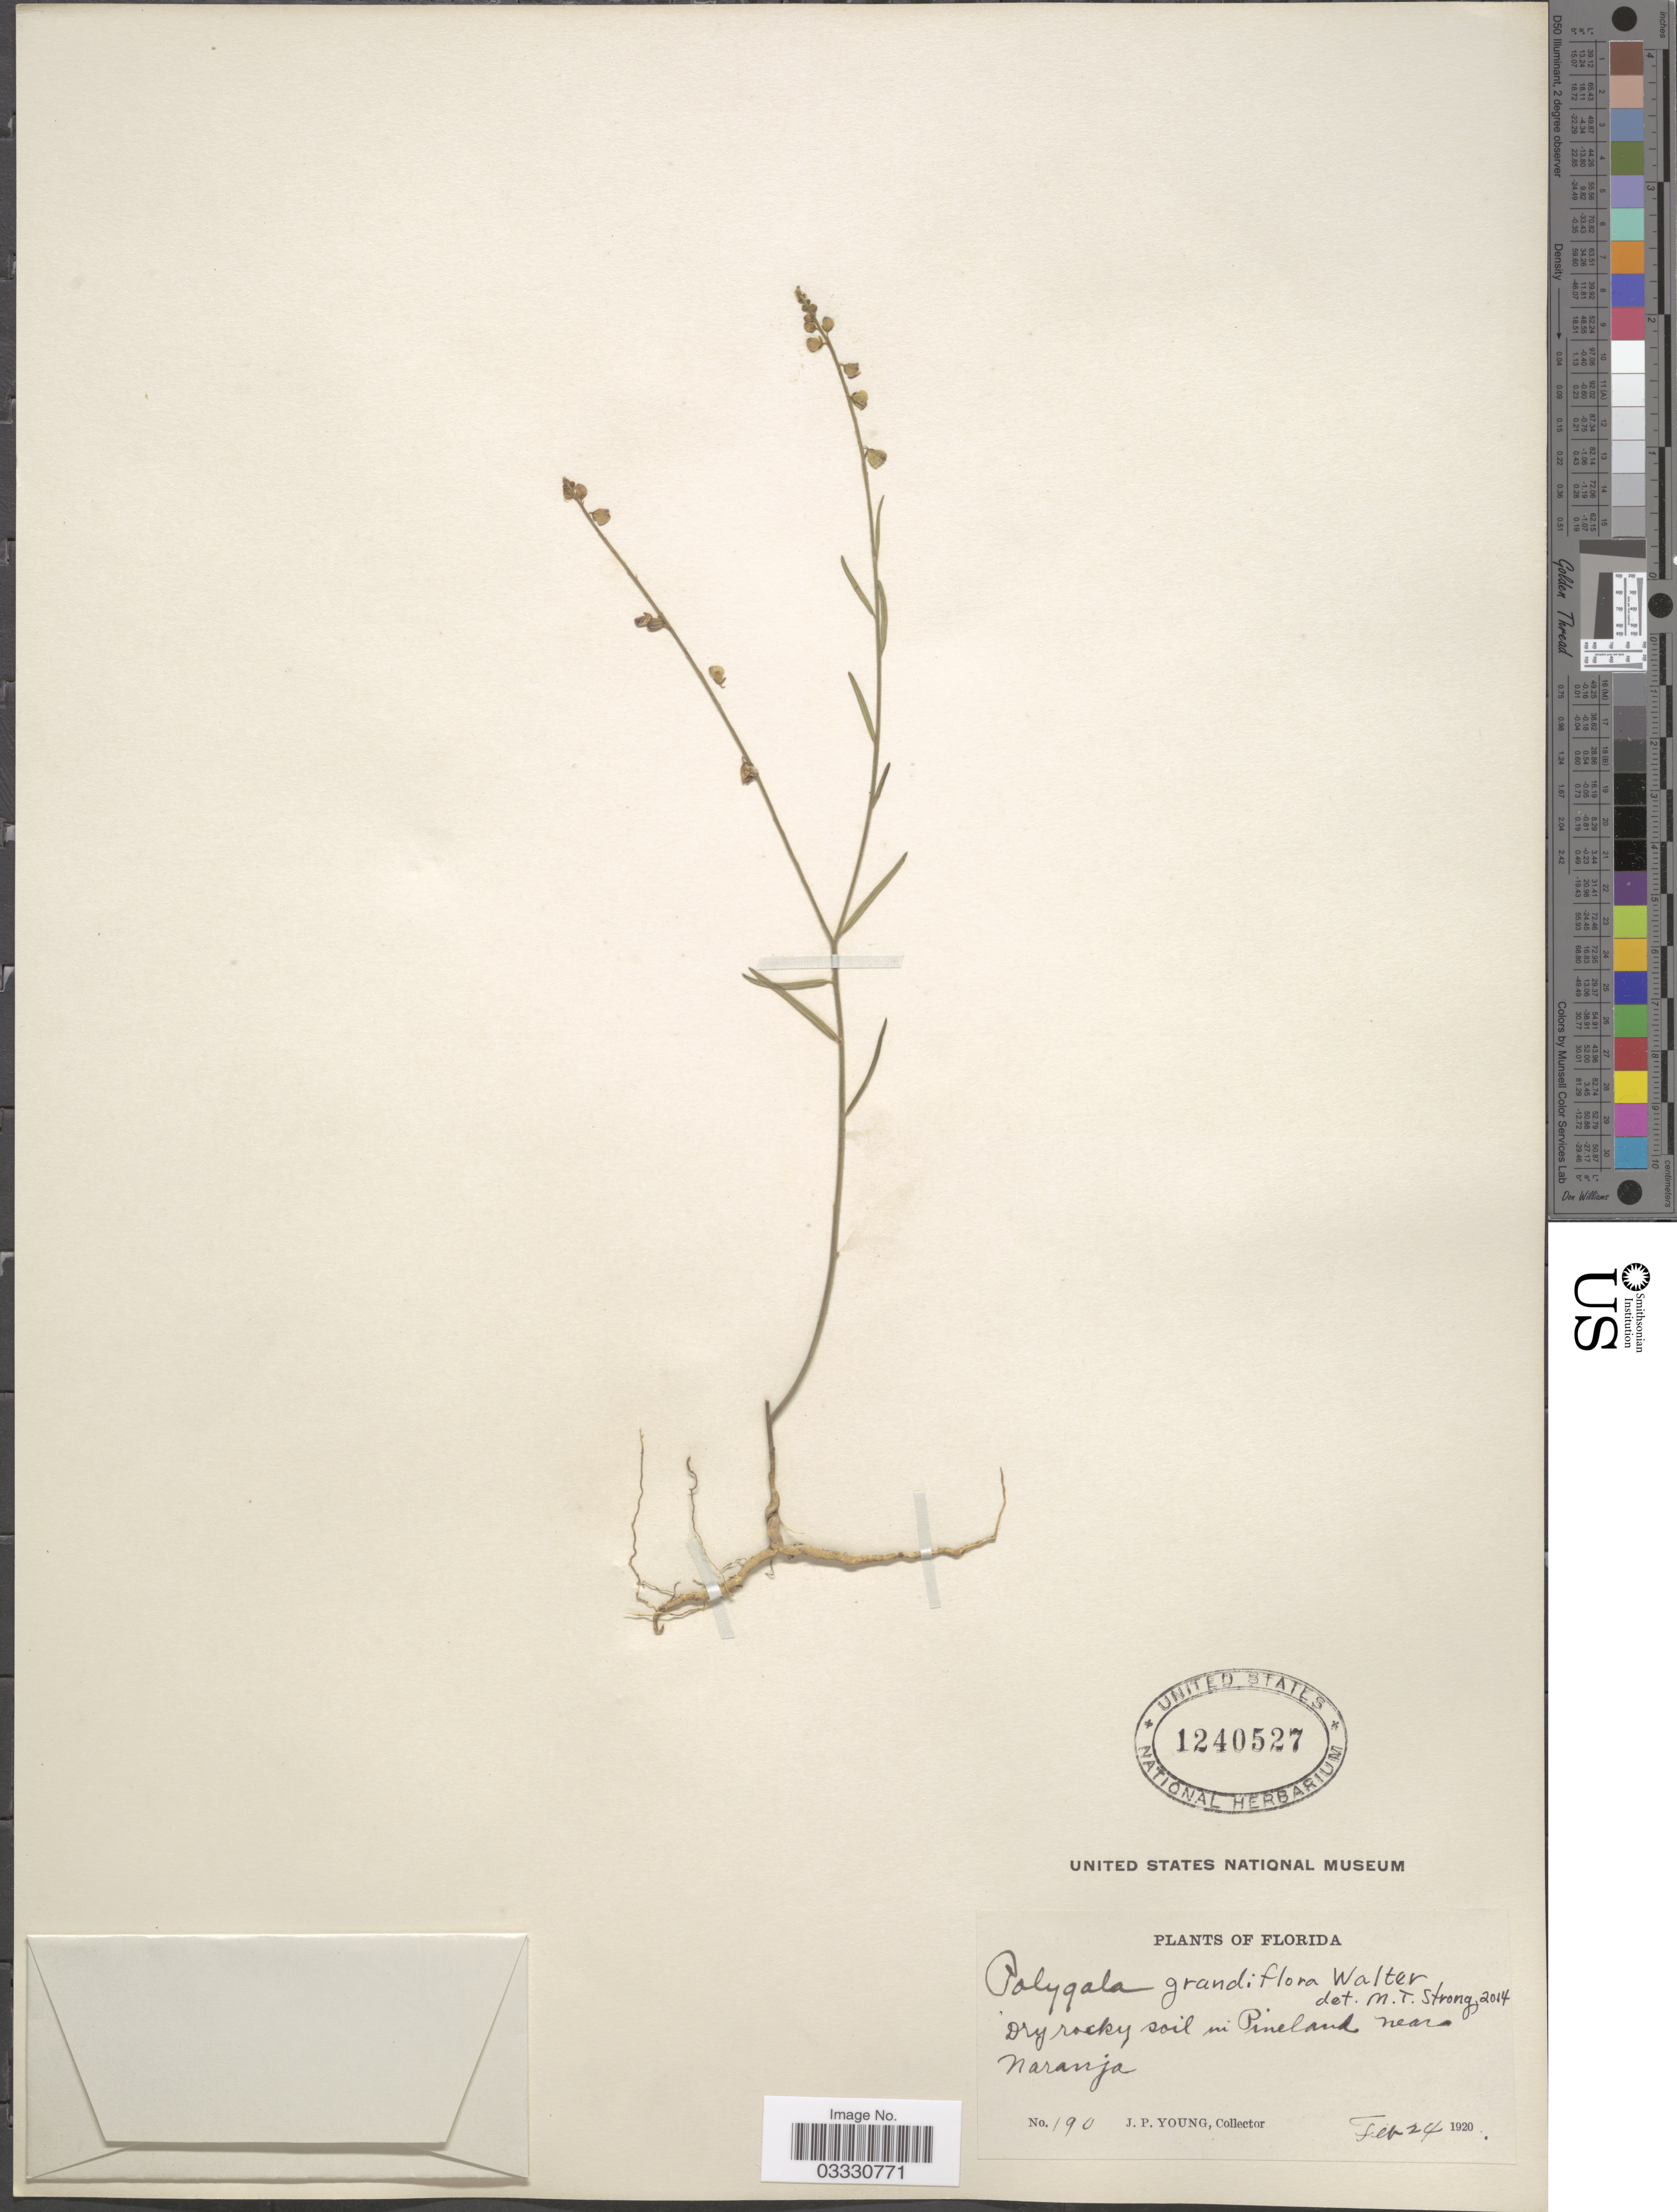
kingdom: Plantae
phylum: Tracheophyta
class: Magnoliopsida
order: Fabales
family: Polygalaceae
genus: Asemeia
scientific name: Asemeia grandiflora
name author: (Walter) Small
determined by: Strong, Mark T., (BOT), Smithsonian Institution - National Museum of Natural History (UNITED STATES)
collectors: J. P. Young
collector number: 190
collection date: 1920-02-24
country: United States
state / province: Florida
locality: Pineland near Naranja.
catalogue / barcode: US 1240527